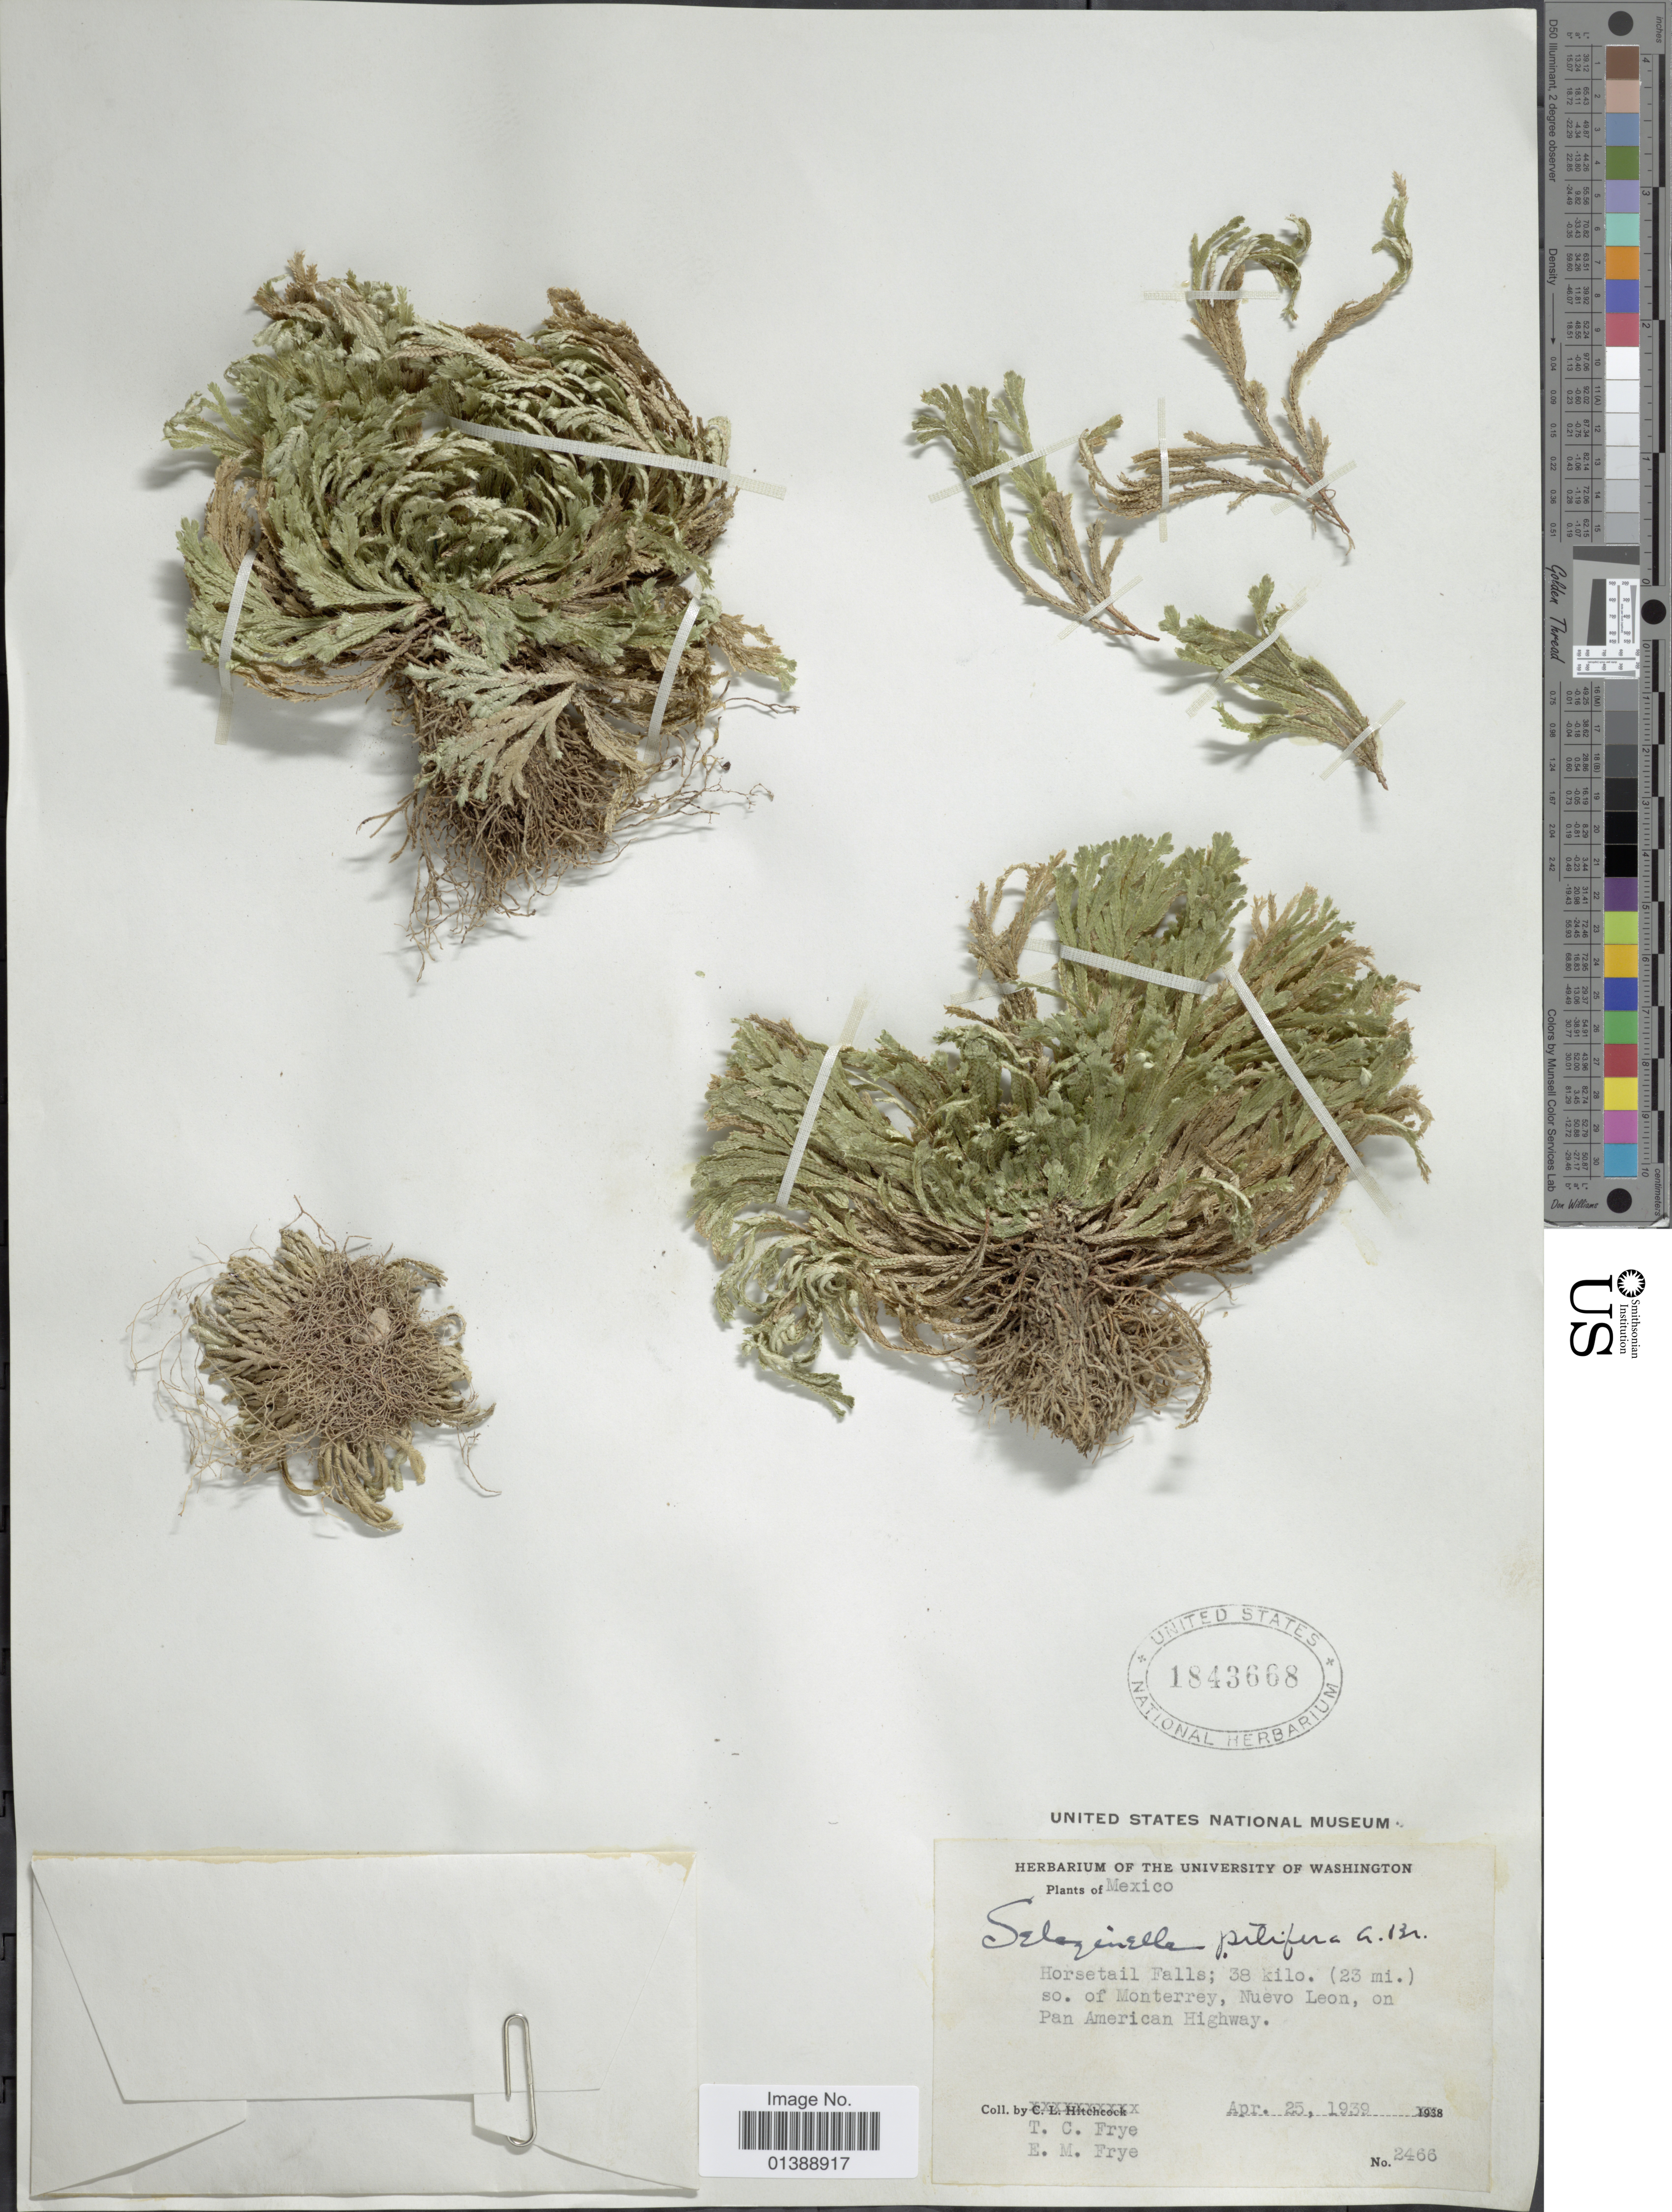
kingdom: Plantae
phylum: Tracheophyta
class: Lycopodiopsida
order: Selaginellales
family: Selaginellaceae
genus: Selaginella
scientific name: Selaginella pilifera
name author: A. Braun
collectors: T. C. Frye & E. Frye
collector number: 2466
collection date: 1939-04-25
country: Mexico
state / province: Nuevo León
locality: Horsetail Falls; 38 kilo,. (23 mi.) so. of Monterrey, on Pan American Highway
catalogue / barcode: US 1843668